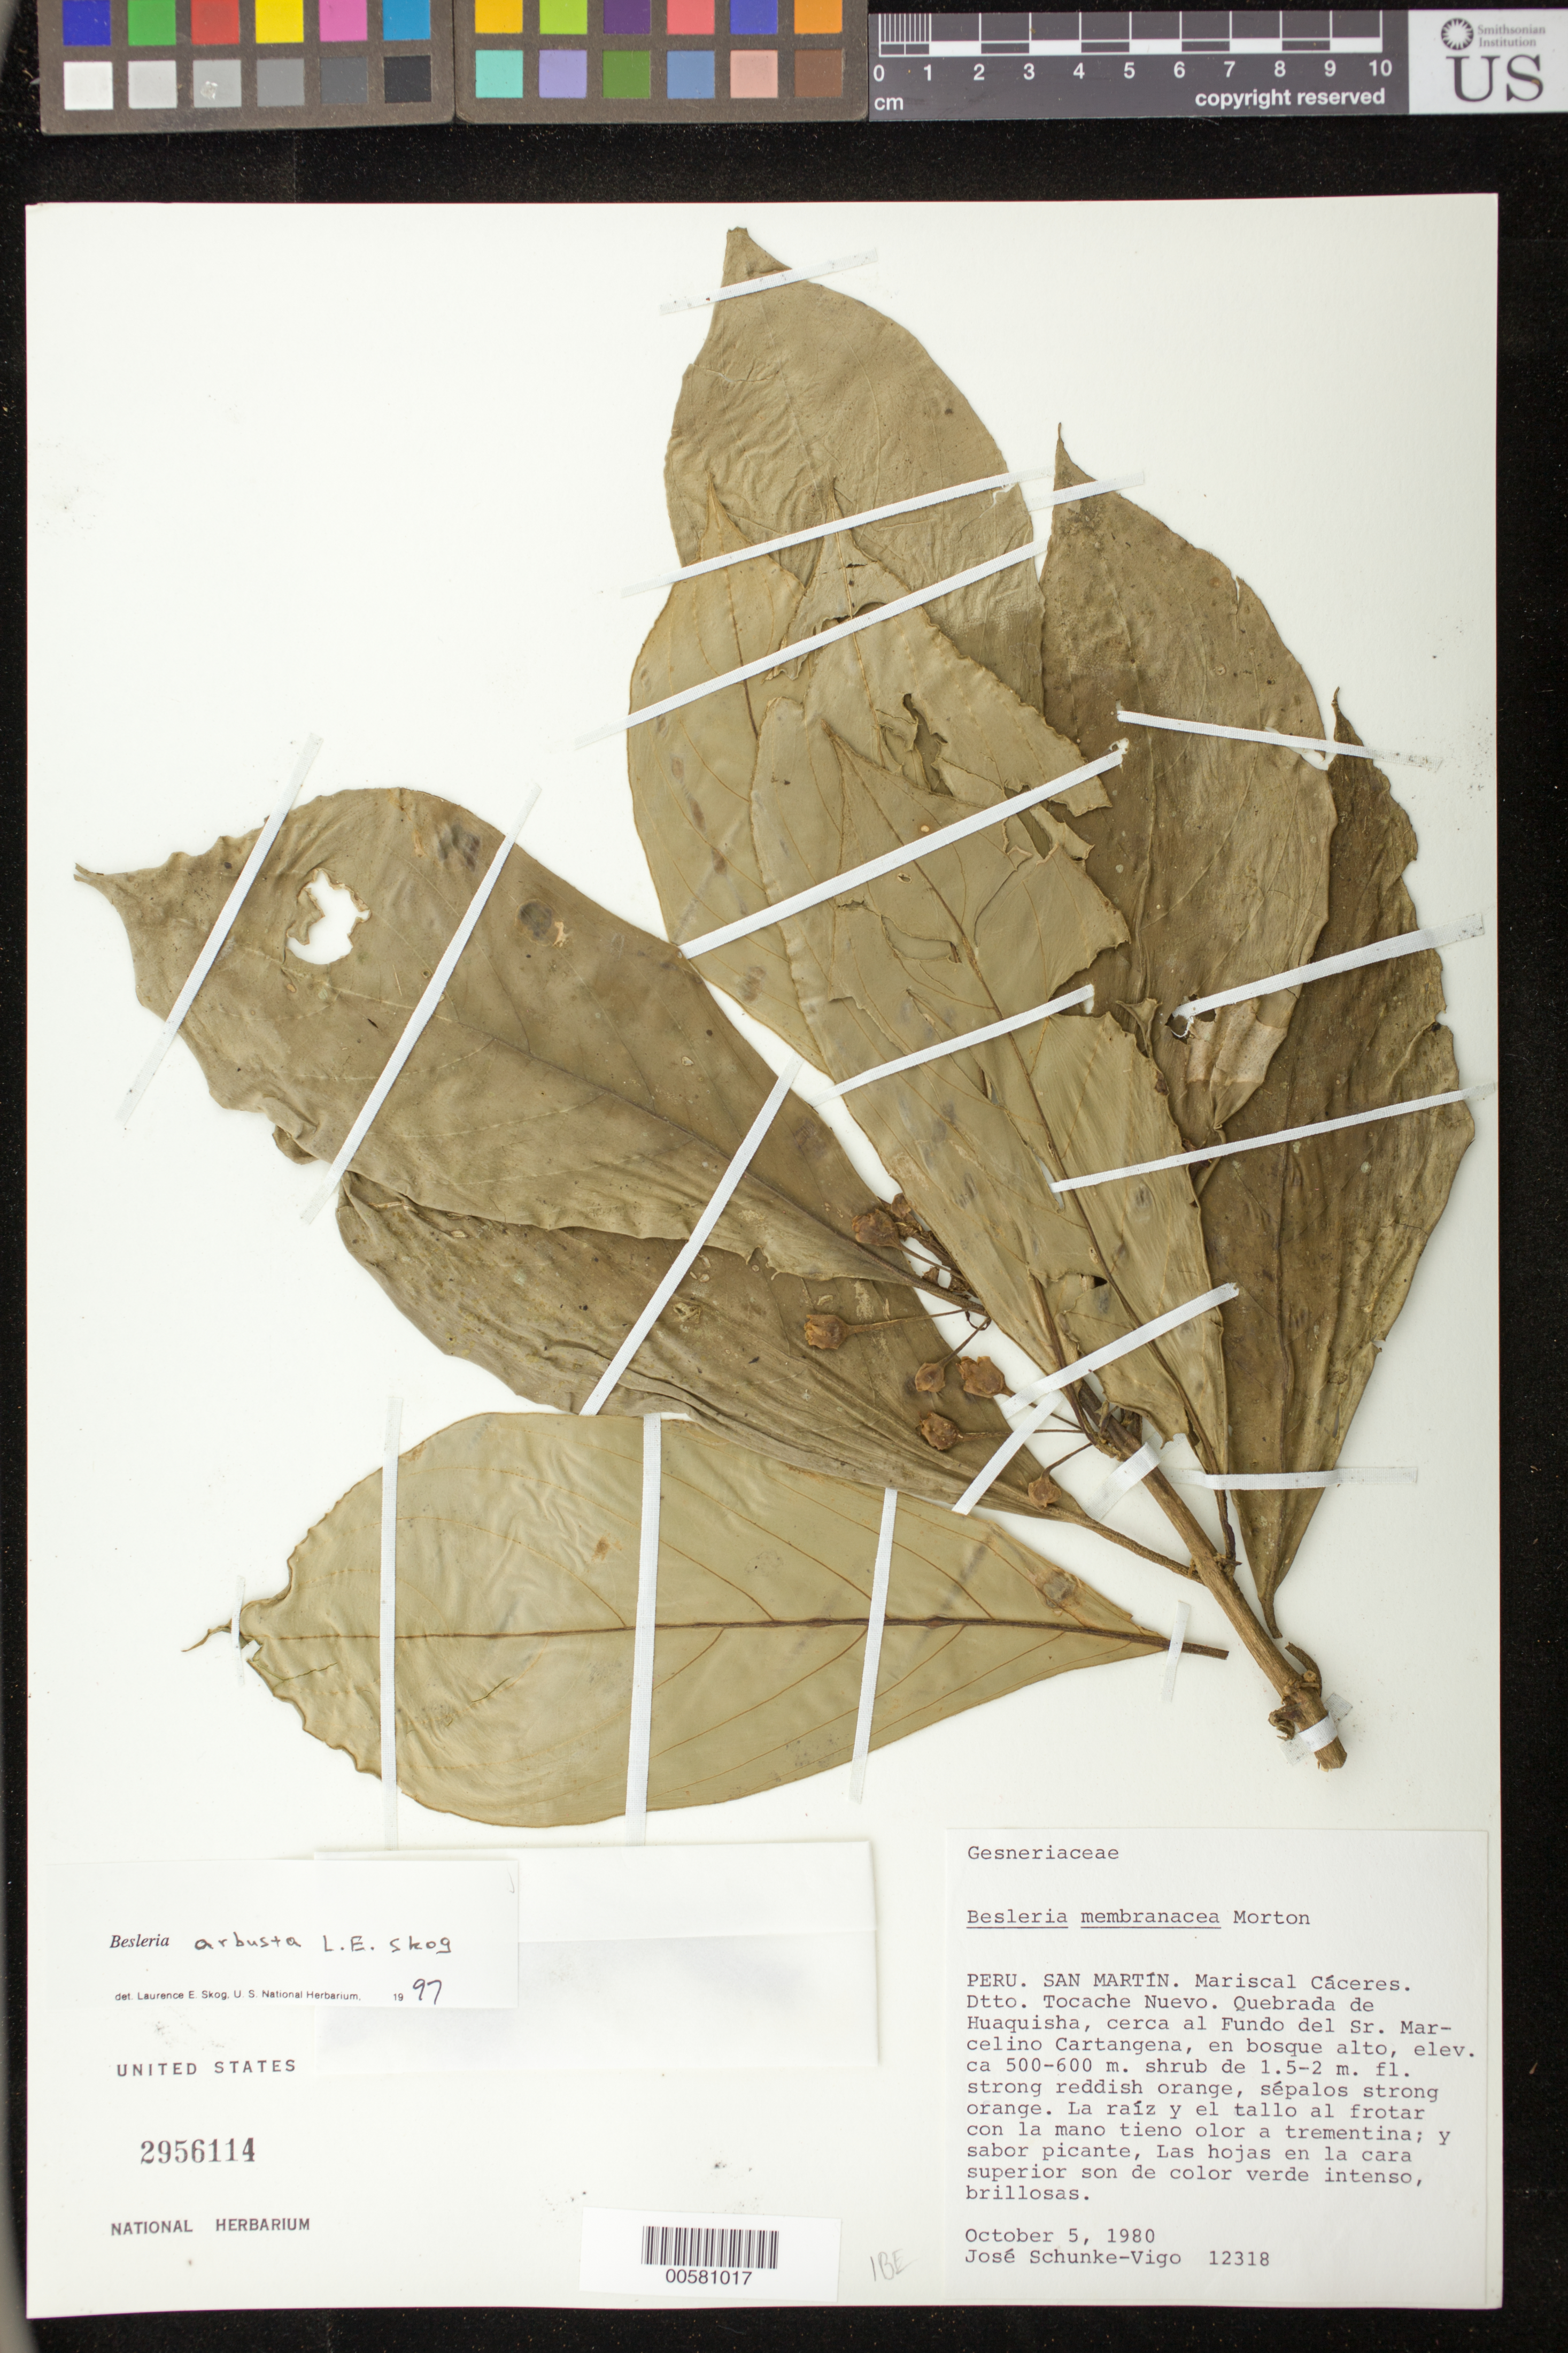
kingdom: Plantae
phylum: Tracheophyta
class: Magnoliopsida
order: Lamiales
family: Gesneriaceae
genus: Besleria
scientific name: Besleria arbusta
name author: L.E. Skog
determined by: Skog, Laurence E.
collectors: J. Schunke Vigo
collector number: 12318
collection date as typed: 05 Oct 1980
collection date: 1980-10-05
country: Peru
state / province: San Martín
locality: Prov. Mariscal Cáceres, Dtto. Tocache Nuevo; Quebrada de Huaquisha, cerca al Fundo del Sr. Marcelino Cartangena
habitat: En bosque alto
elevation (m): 500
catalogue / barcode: US 2956114